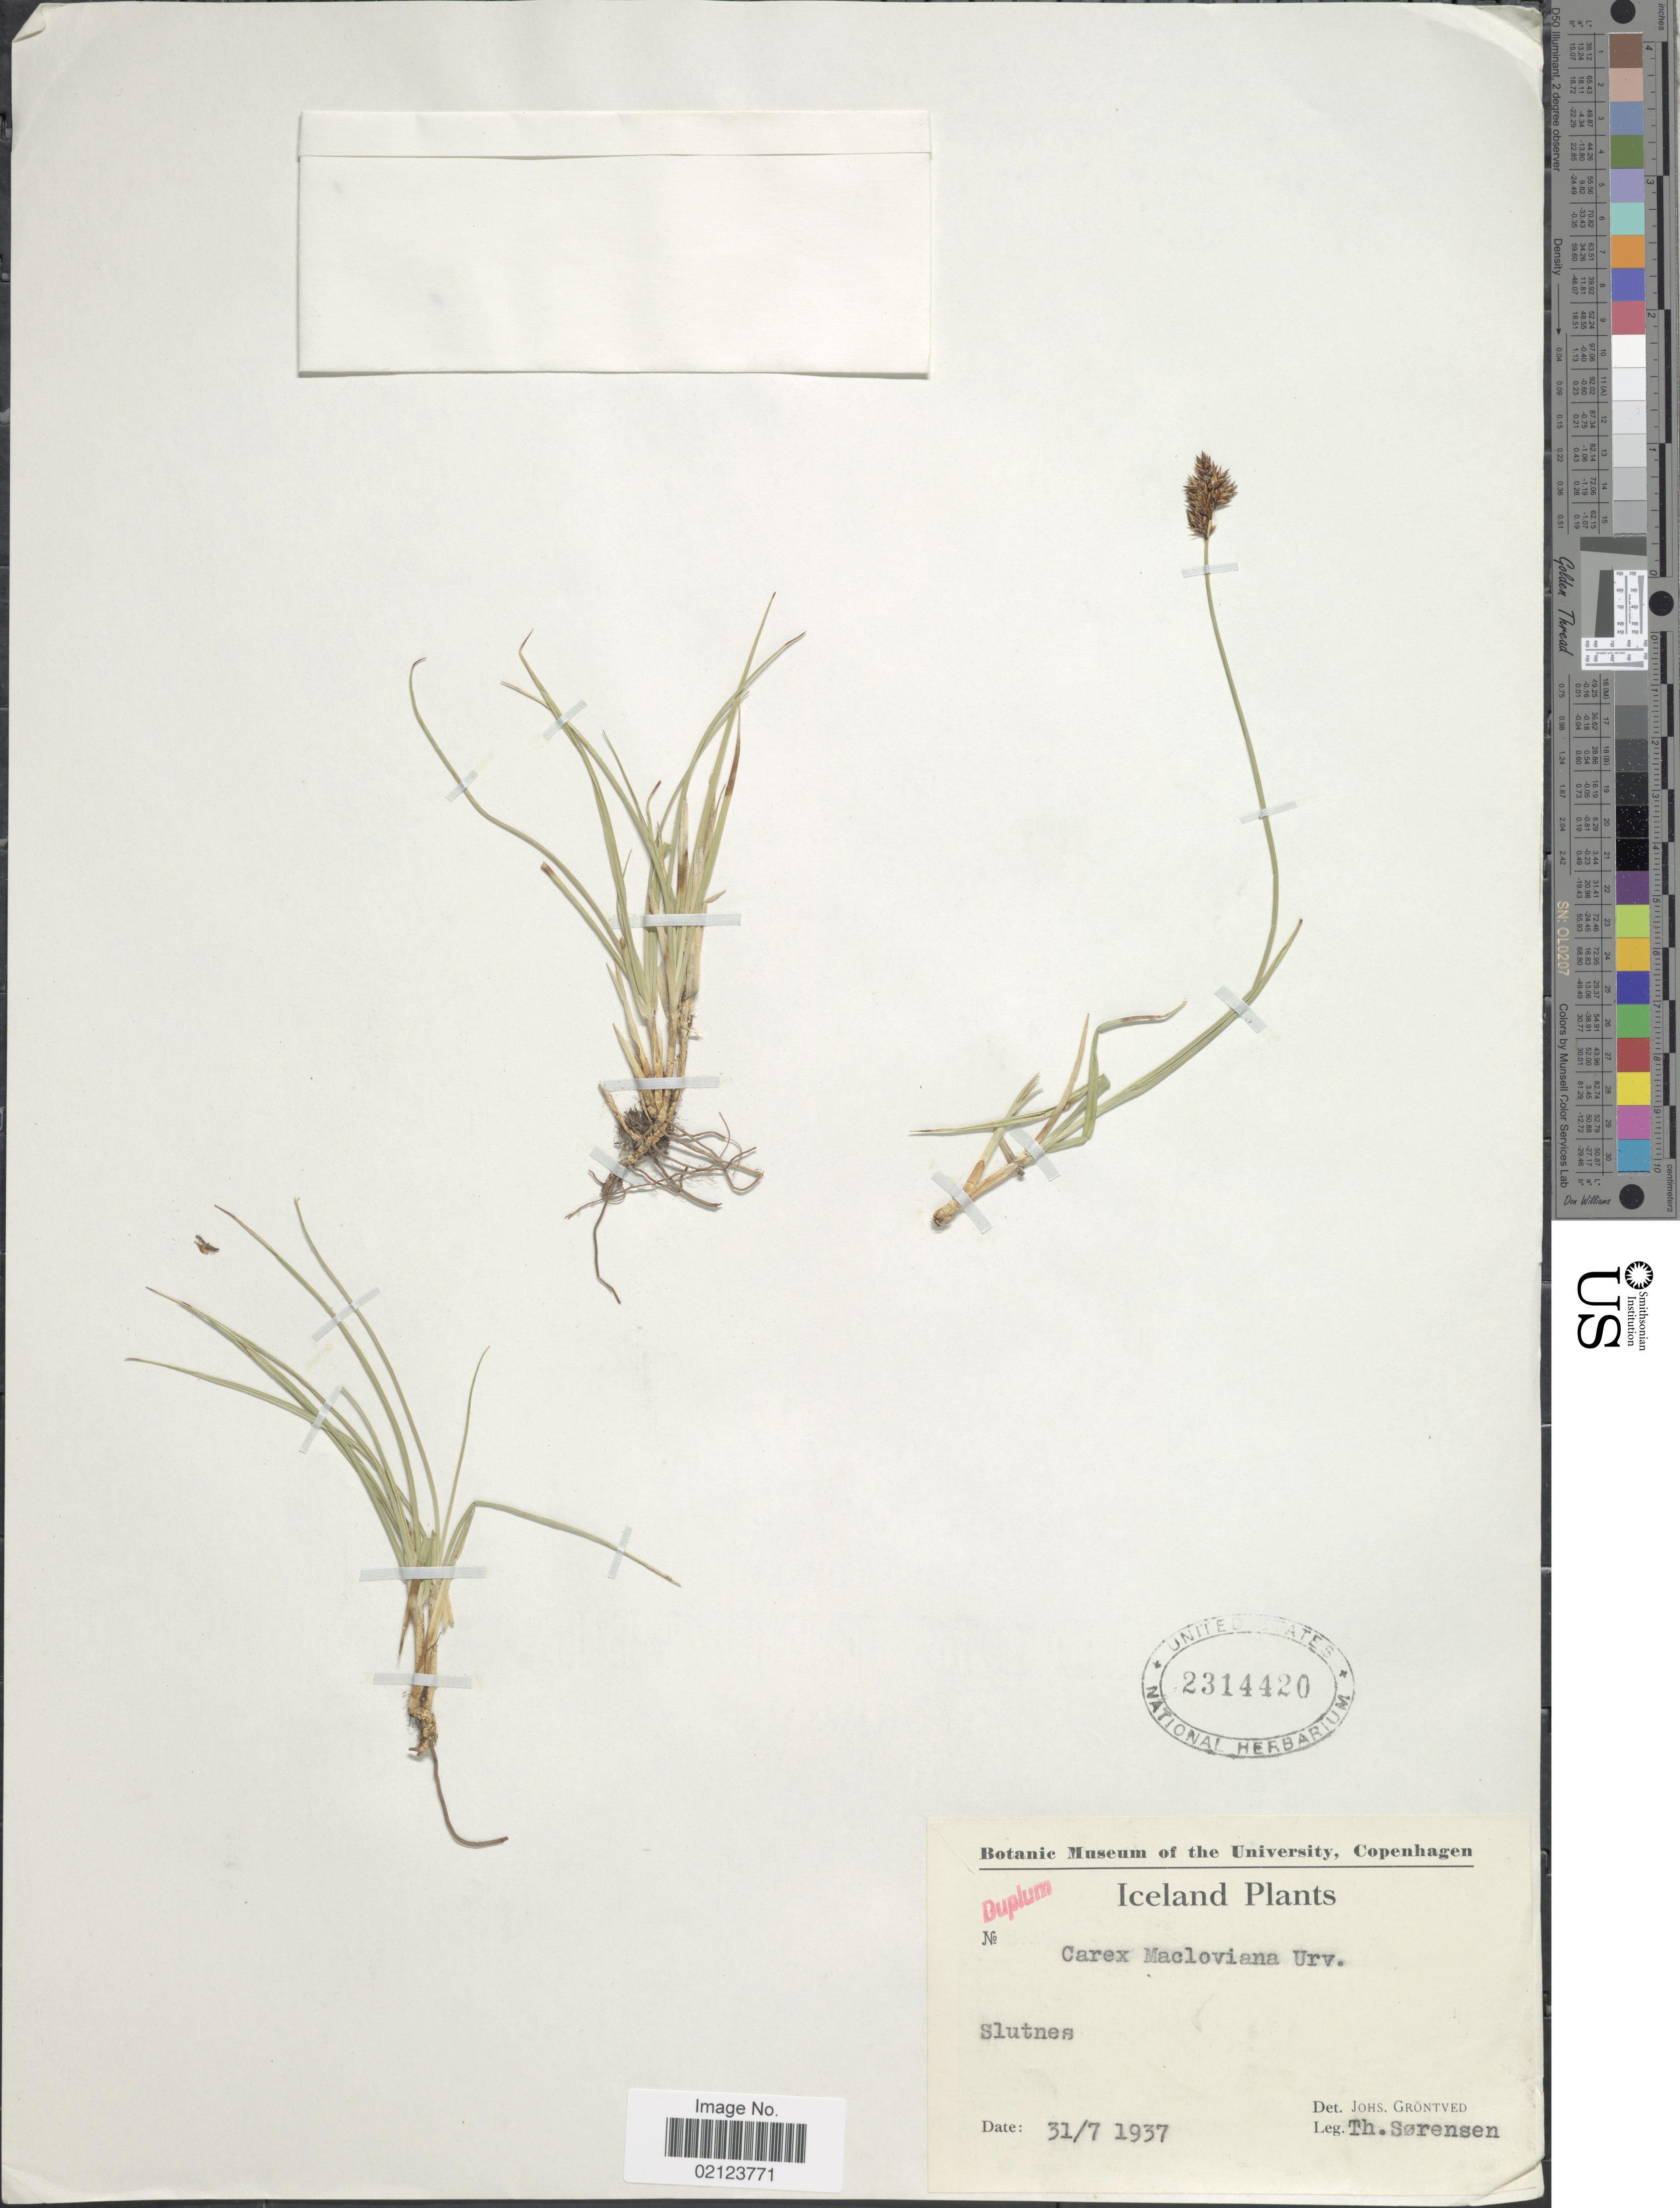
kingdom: Plantae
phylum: Tracheophyta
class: Liliopsida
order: Poales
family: Cyperaceae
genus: Carex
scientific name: Carex macloviana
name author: d'Urv.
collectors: T. Sorensen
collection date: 1937-07-31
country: Iceland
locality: Slutnes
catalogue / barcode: US 2314420